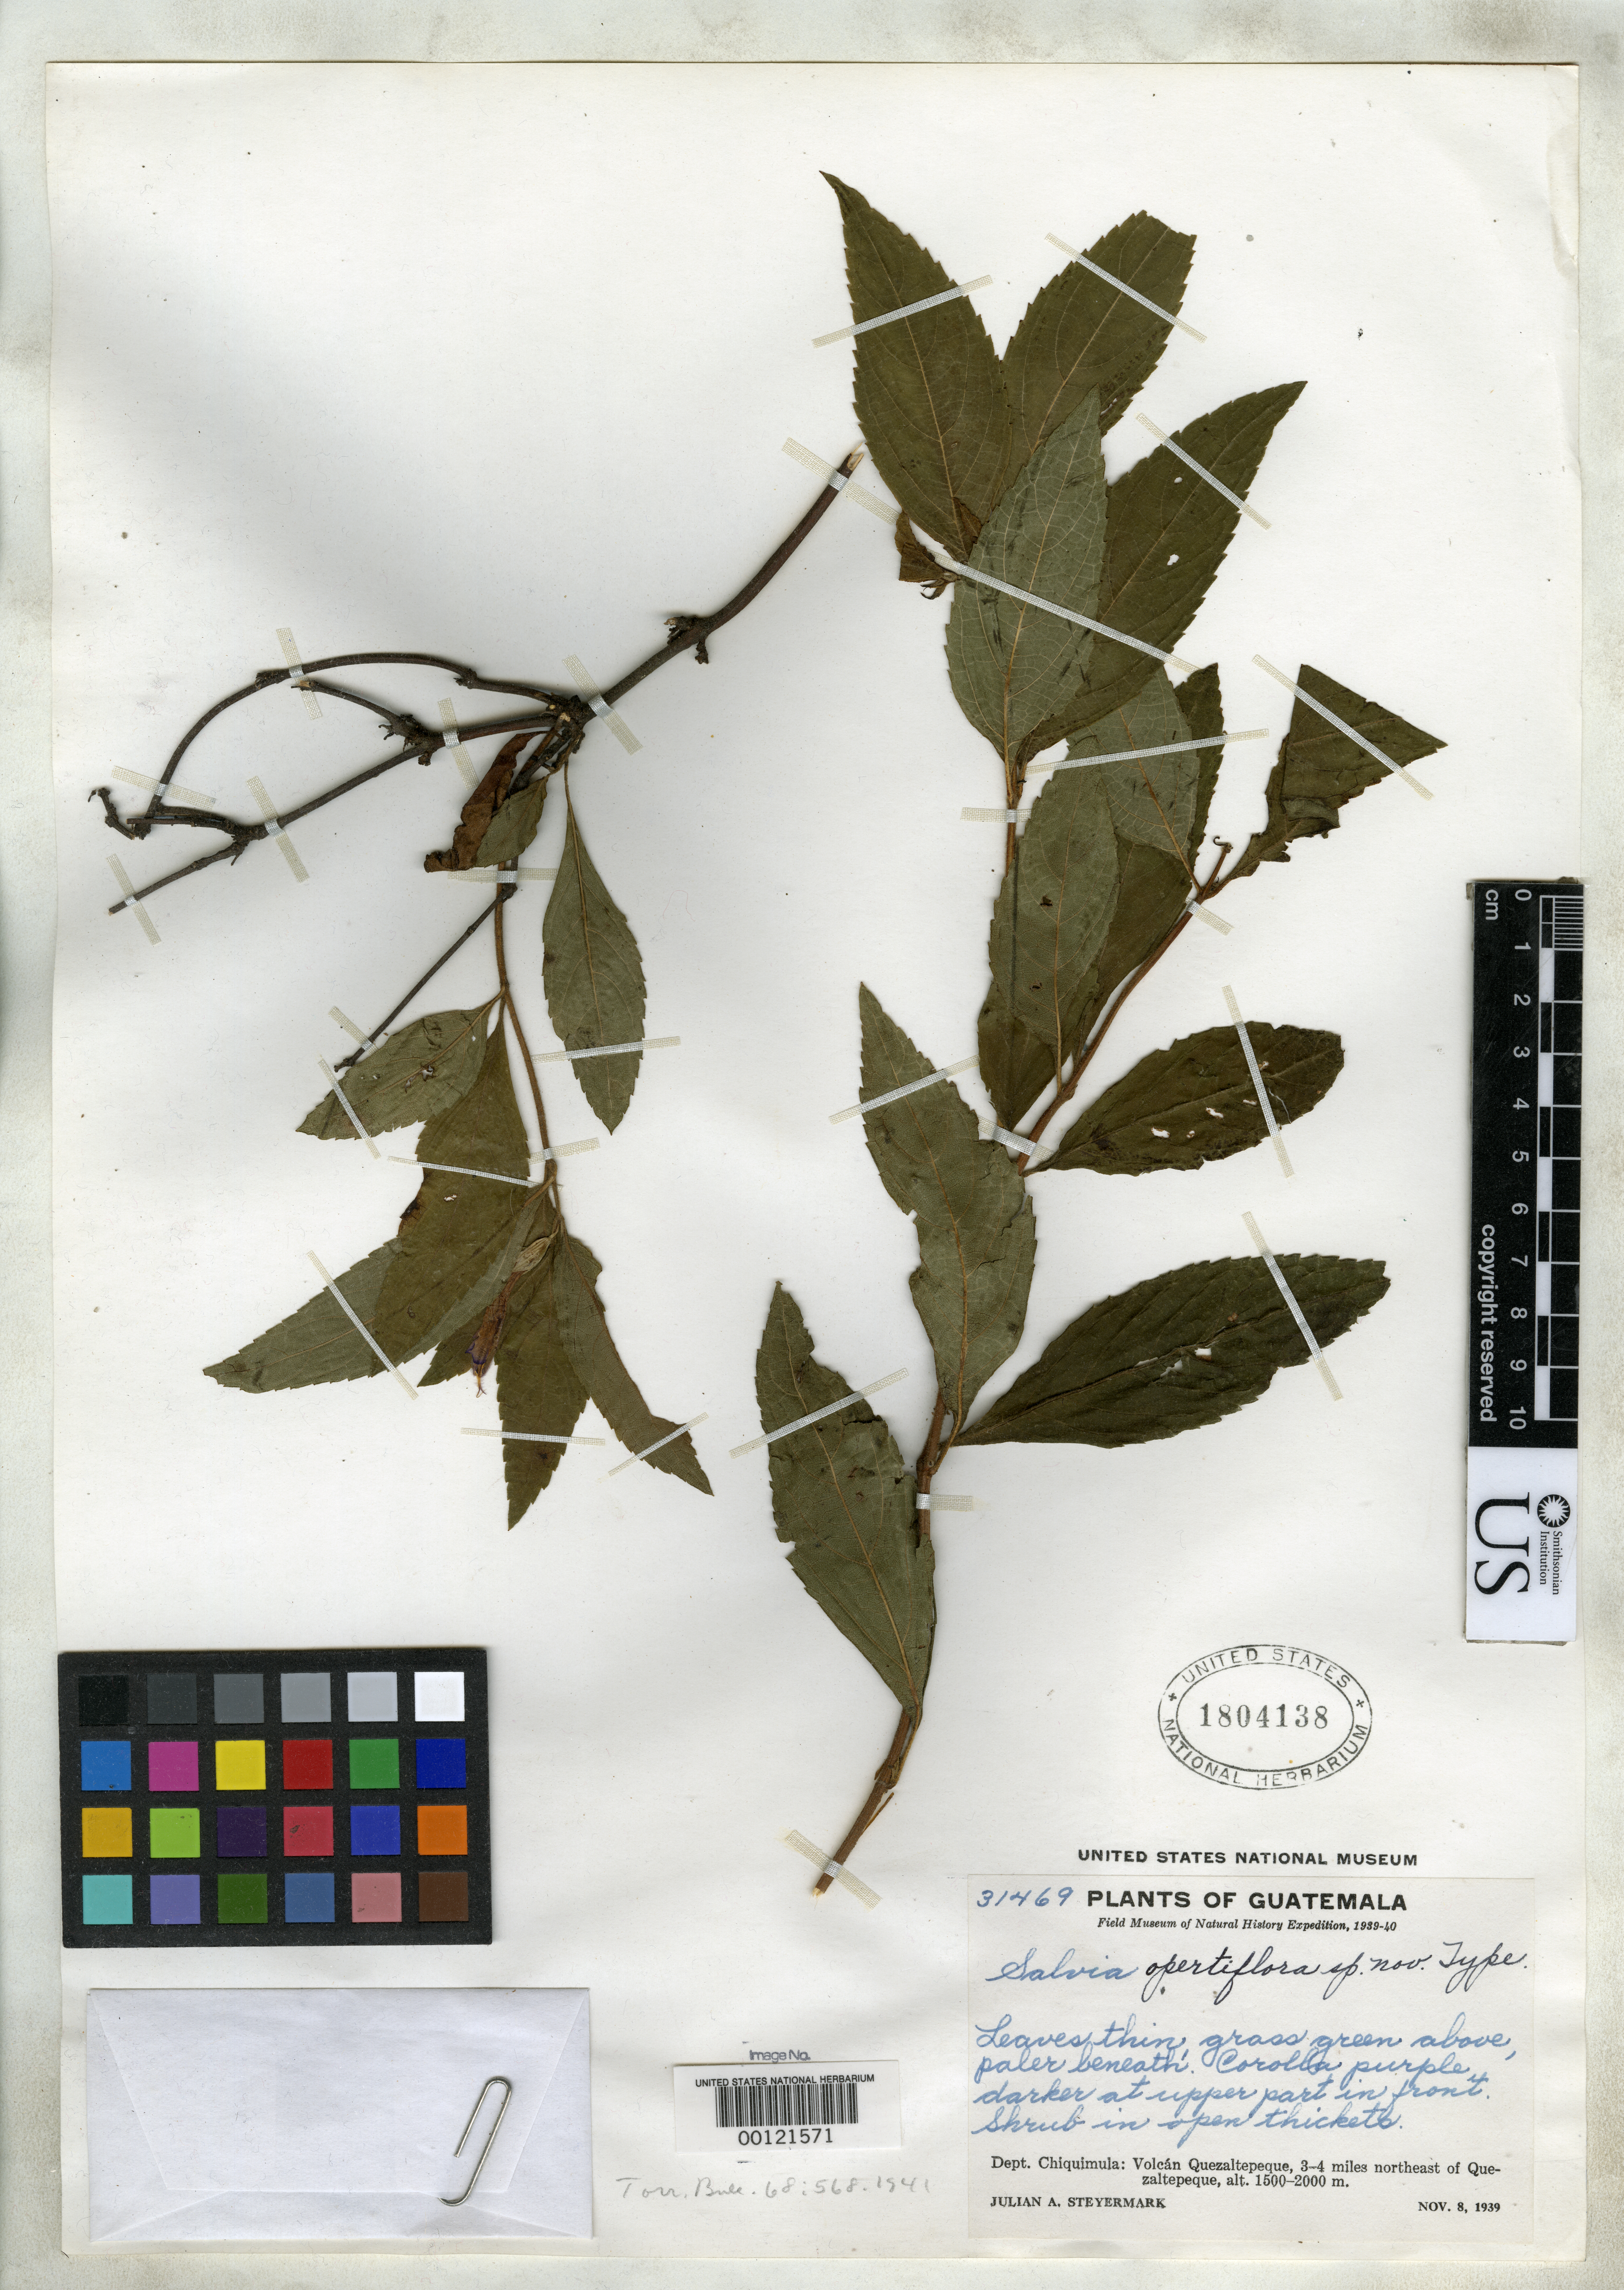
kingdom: Plantae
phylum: Tracheophyta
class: Magnoliopsida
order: Lamiales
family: Lamiaceae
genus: Salvia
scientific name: Salvia opertiflora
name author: Epling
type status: Isotype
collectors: J. Steyermark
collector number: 31469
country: Guatemala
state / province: Chiquimula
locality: Volcan Quezaltepeque.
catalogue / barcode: US 1804138